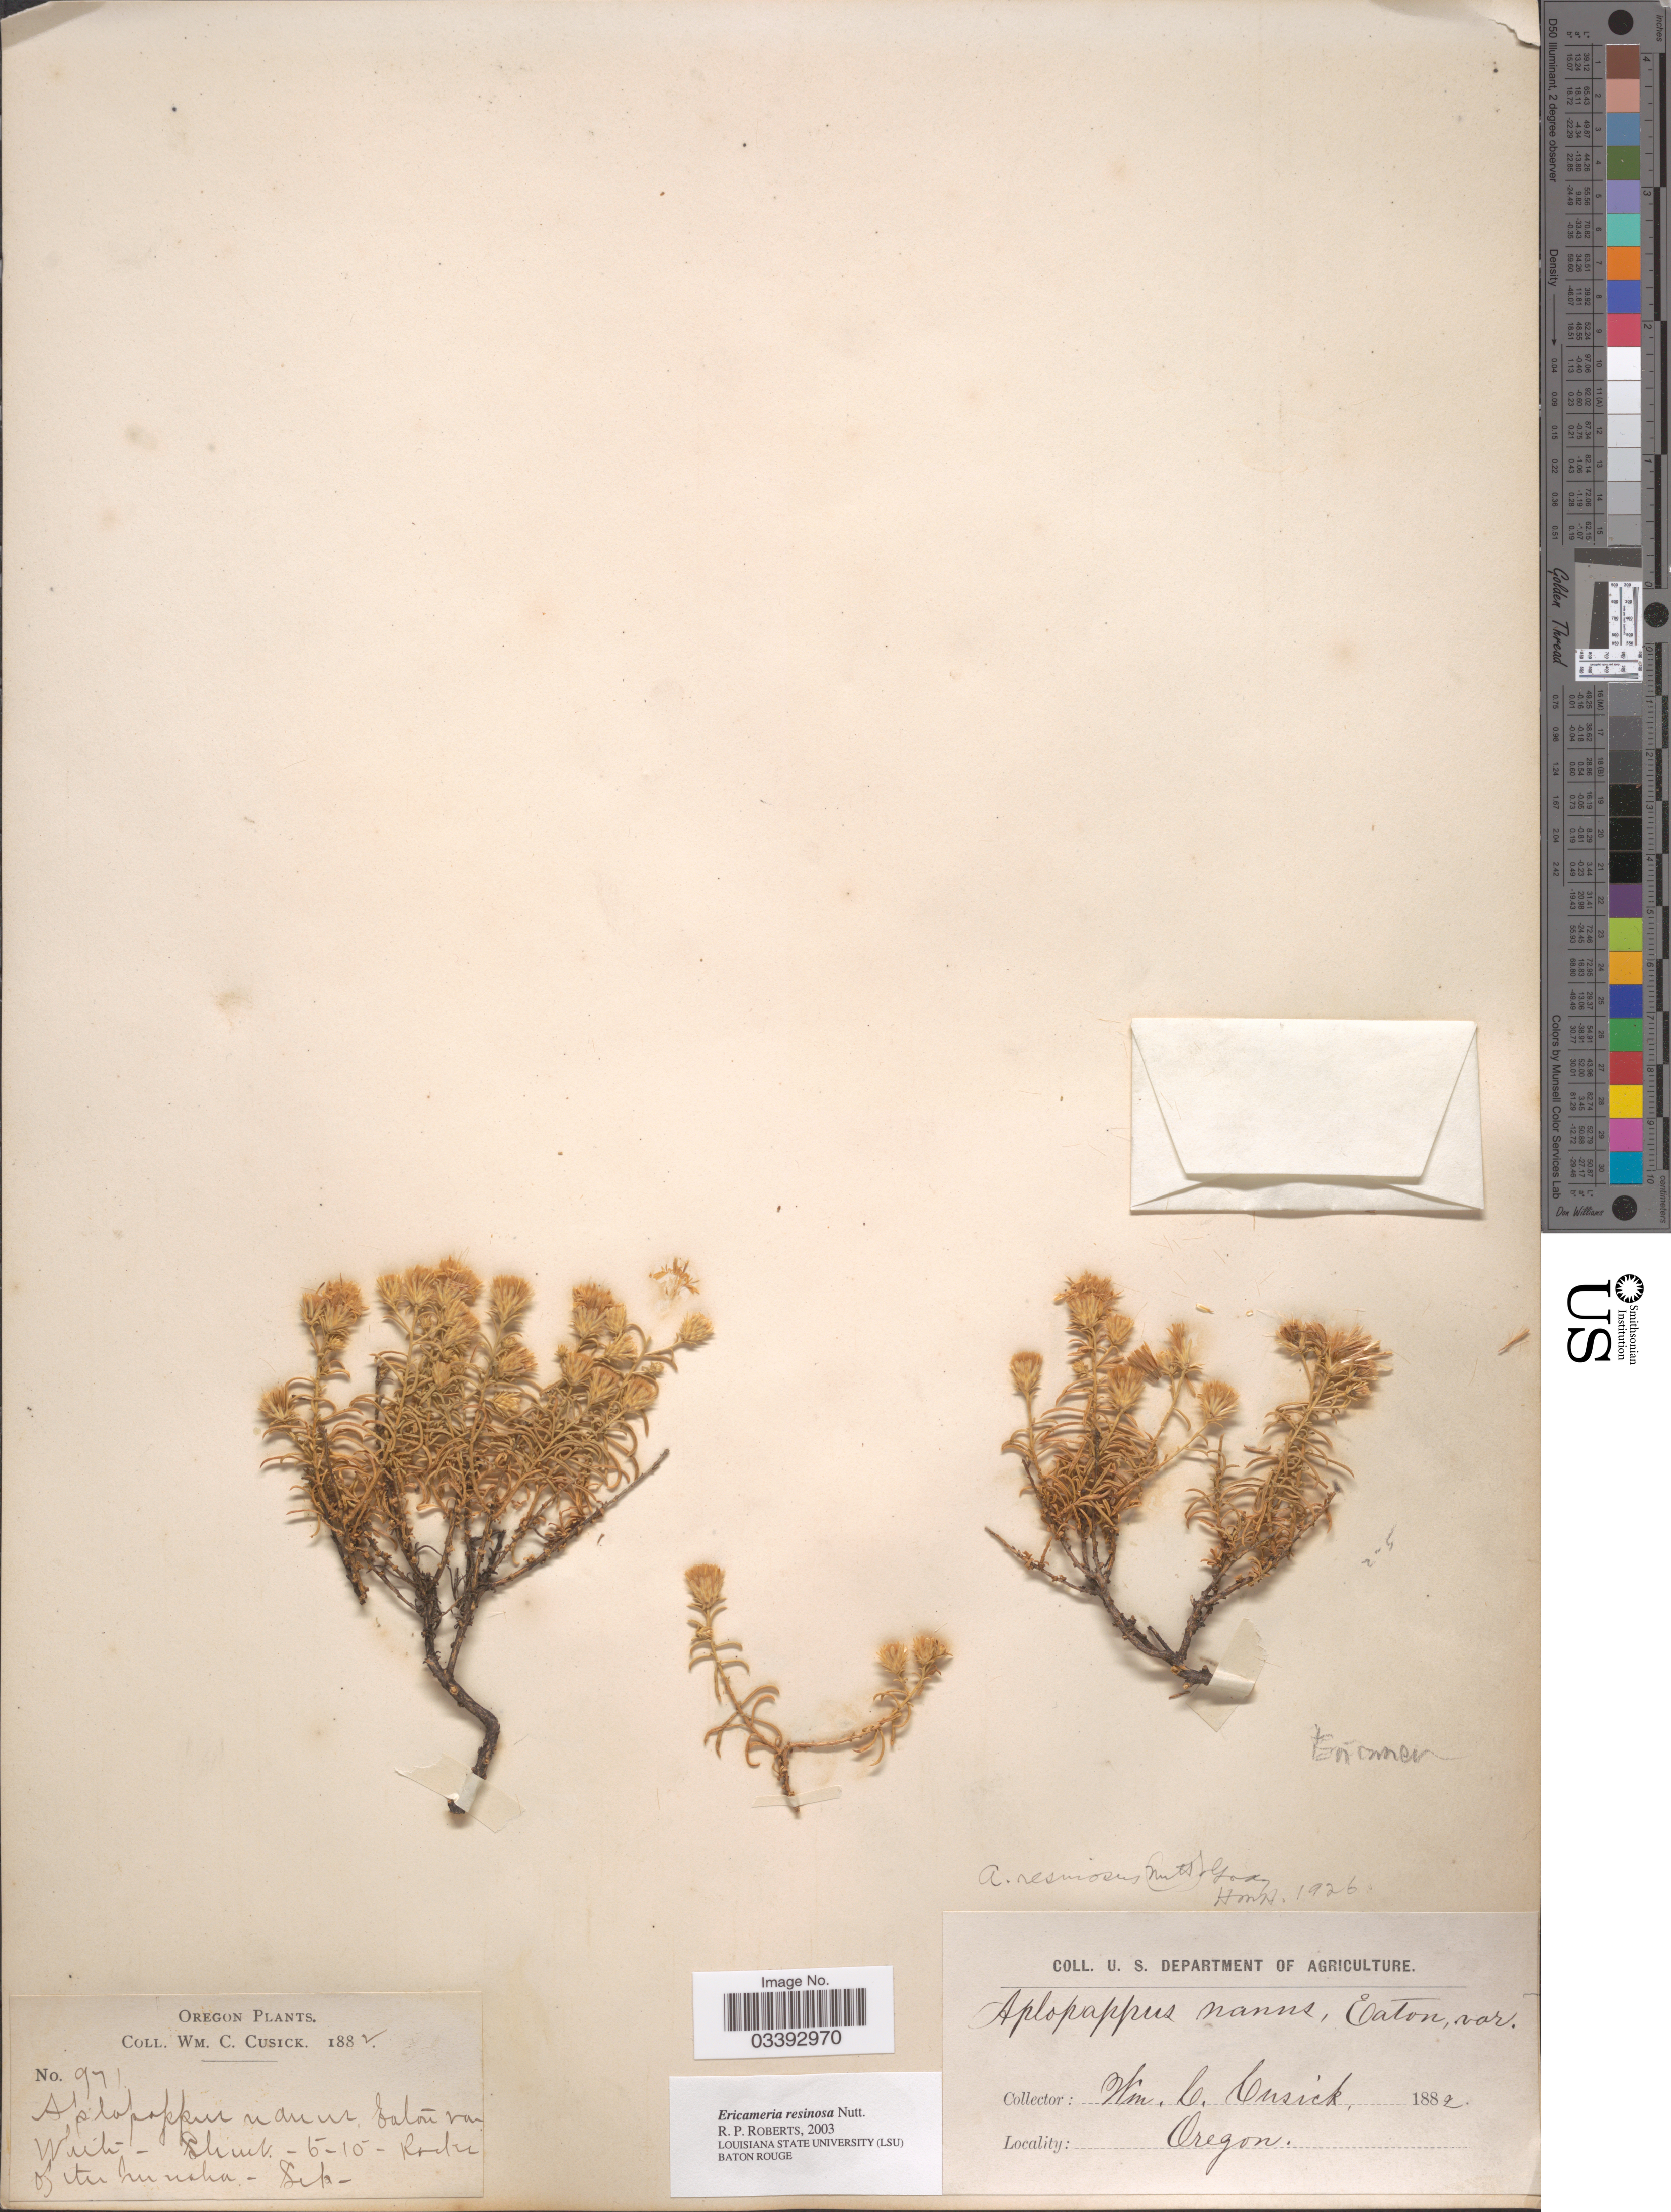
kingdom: Plantae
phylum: Tracheophyta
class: Magnoliopsida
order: Asterales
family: Asteraceae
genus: Ericameria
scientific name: Ericameria resinosa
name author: Nutt.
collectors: W. C. Cusick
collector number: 971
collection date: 1882-09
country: United States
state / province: Oregon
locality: Rocks of the Imnaha